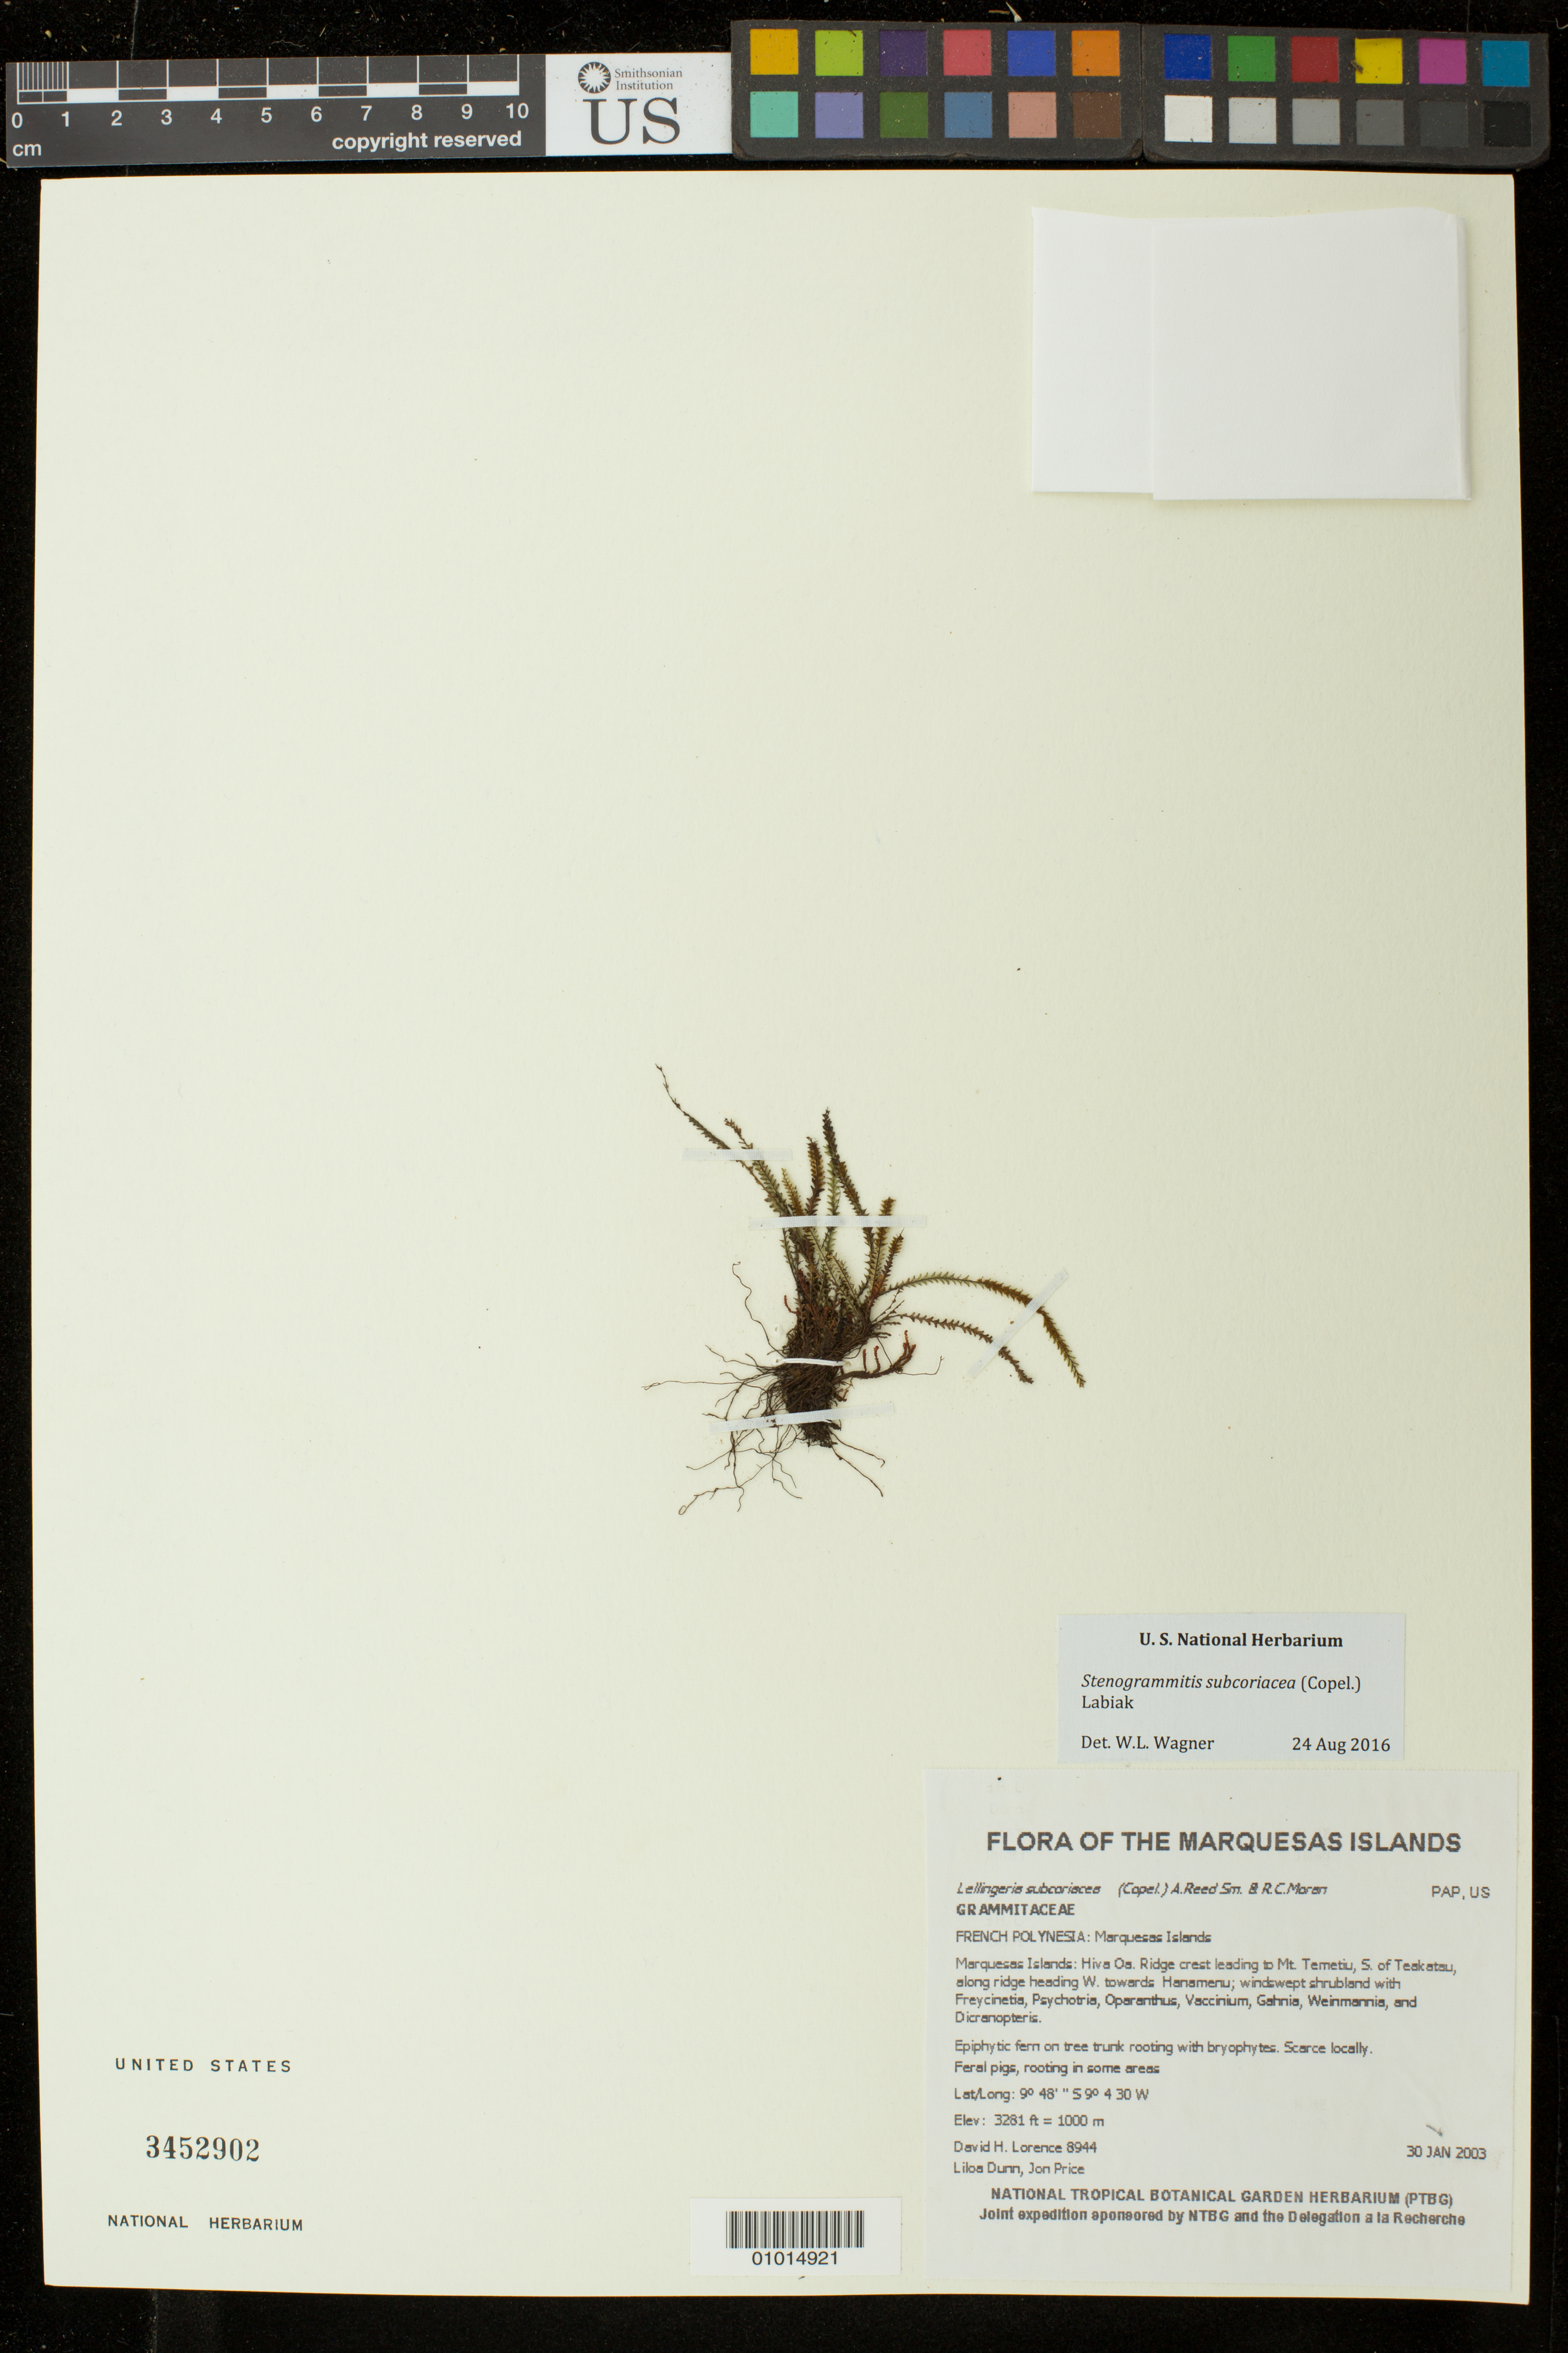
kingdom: Plantae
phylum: Tracheophyta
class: Polypodiopsida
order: Polypodiales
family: Polypodiaceae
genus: Stenogrammitis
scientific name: Stenogrammitis subcoriacea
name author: (Copel.) Labiak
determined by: Flynn, T. W.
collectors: D. Lorence, L. Dunn & J. Price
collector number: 8944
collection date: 2003-01-30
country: French Polynesia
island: Hiva Oa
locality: Ridge crest leading to Mt. Temetiu, S. of Teakatau, along ridge heading W. towards Hanamenu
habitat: Windswept shrubland; scarce locally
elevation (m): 1000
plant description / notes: Feral pigs, rooting in some areas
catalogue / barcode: US 3452902